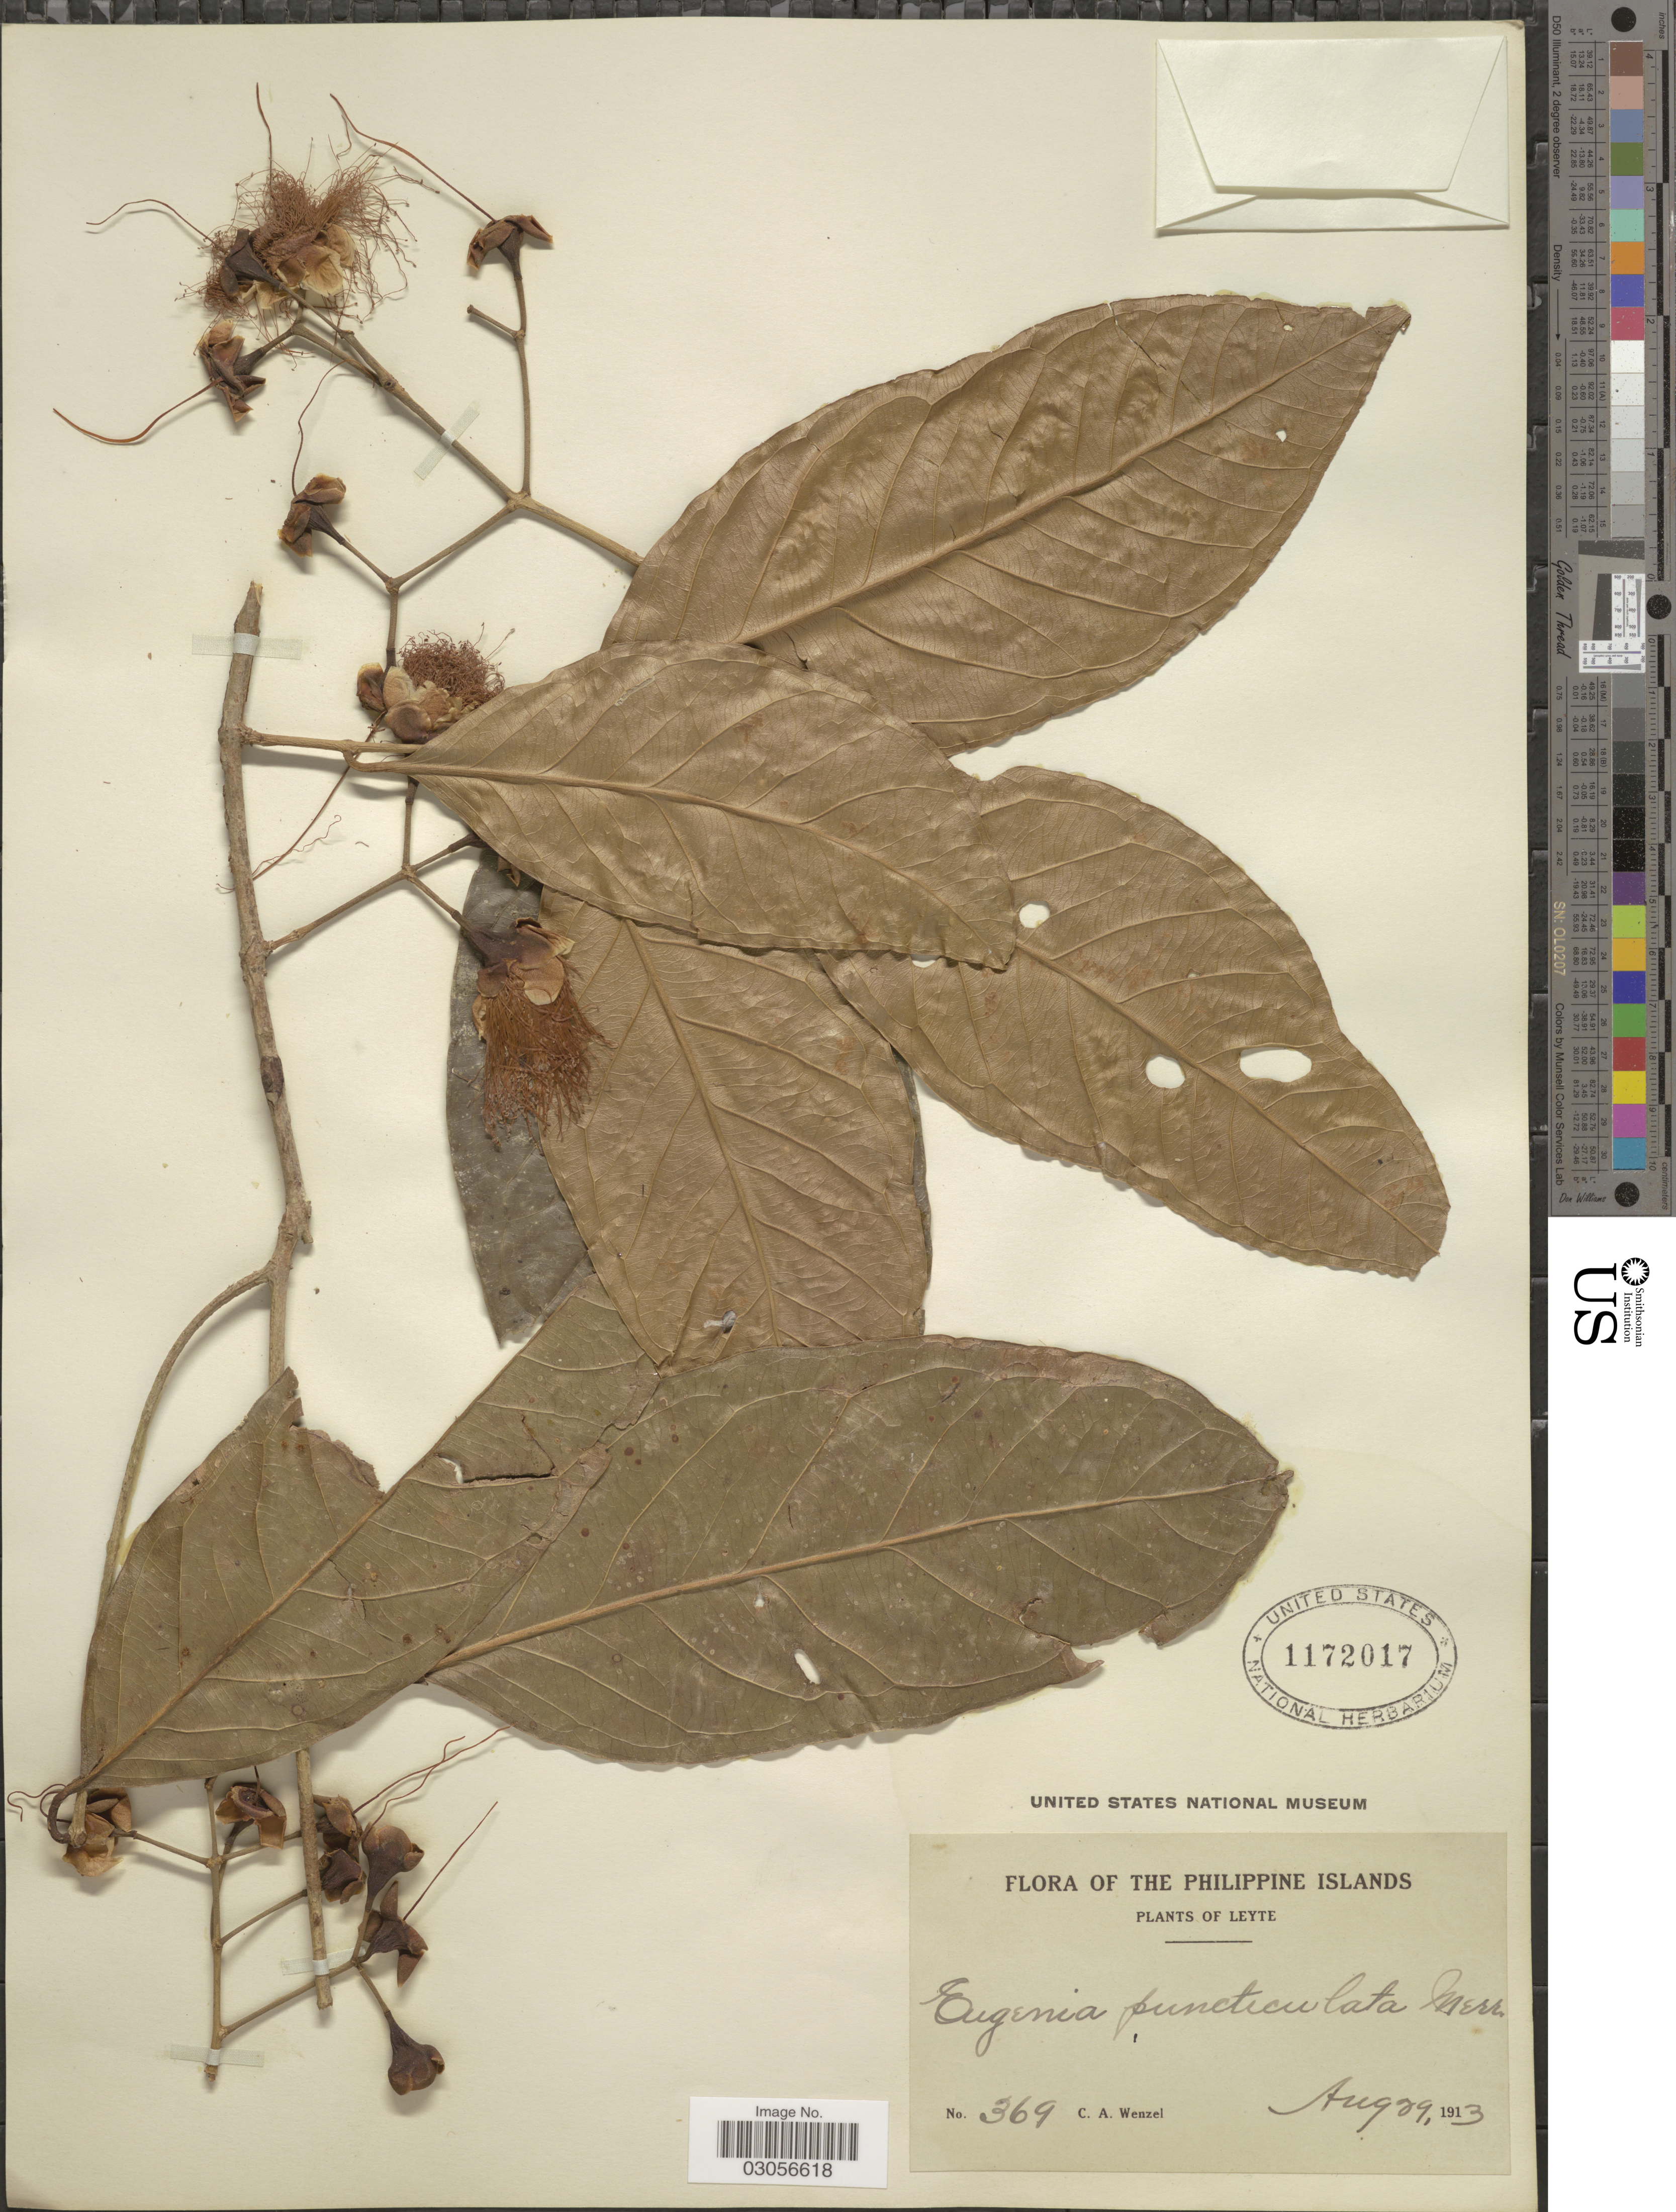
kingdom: Plantae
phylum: Tracheophyta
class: Magnoliopsida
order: Myrtales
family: Myrtaceae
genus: Syzygium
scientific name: Syzygium toppingii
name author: (Elmer) Merr.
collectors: C. Wenzel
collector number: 369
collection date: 1913-08-29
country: Philippines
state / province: Eastern Visayas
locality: Philippine Islands. Leyte.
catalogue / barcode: US 1172017